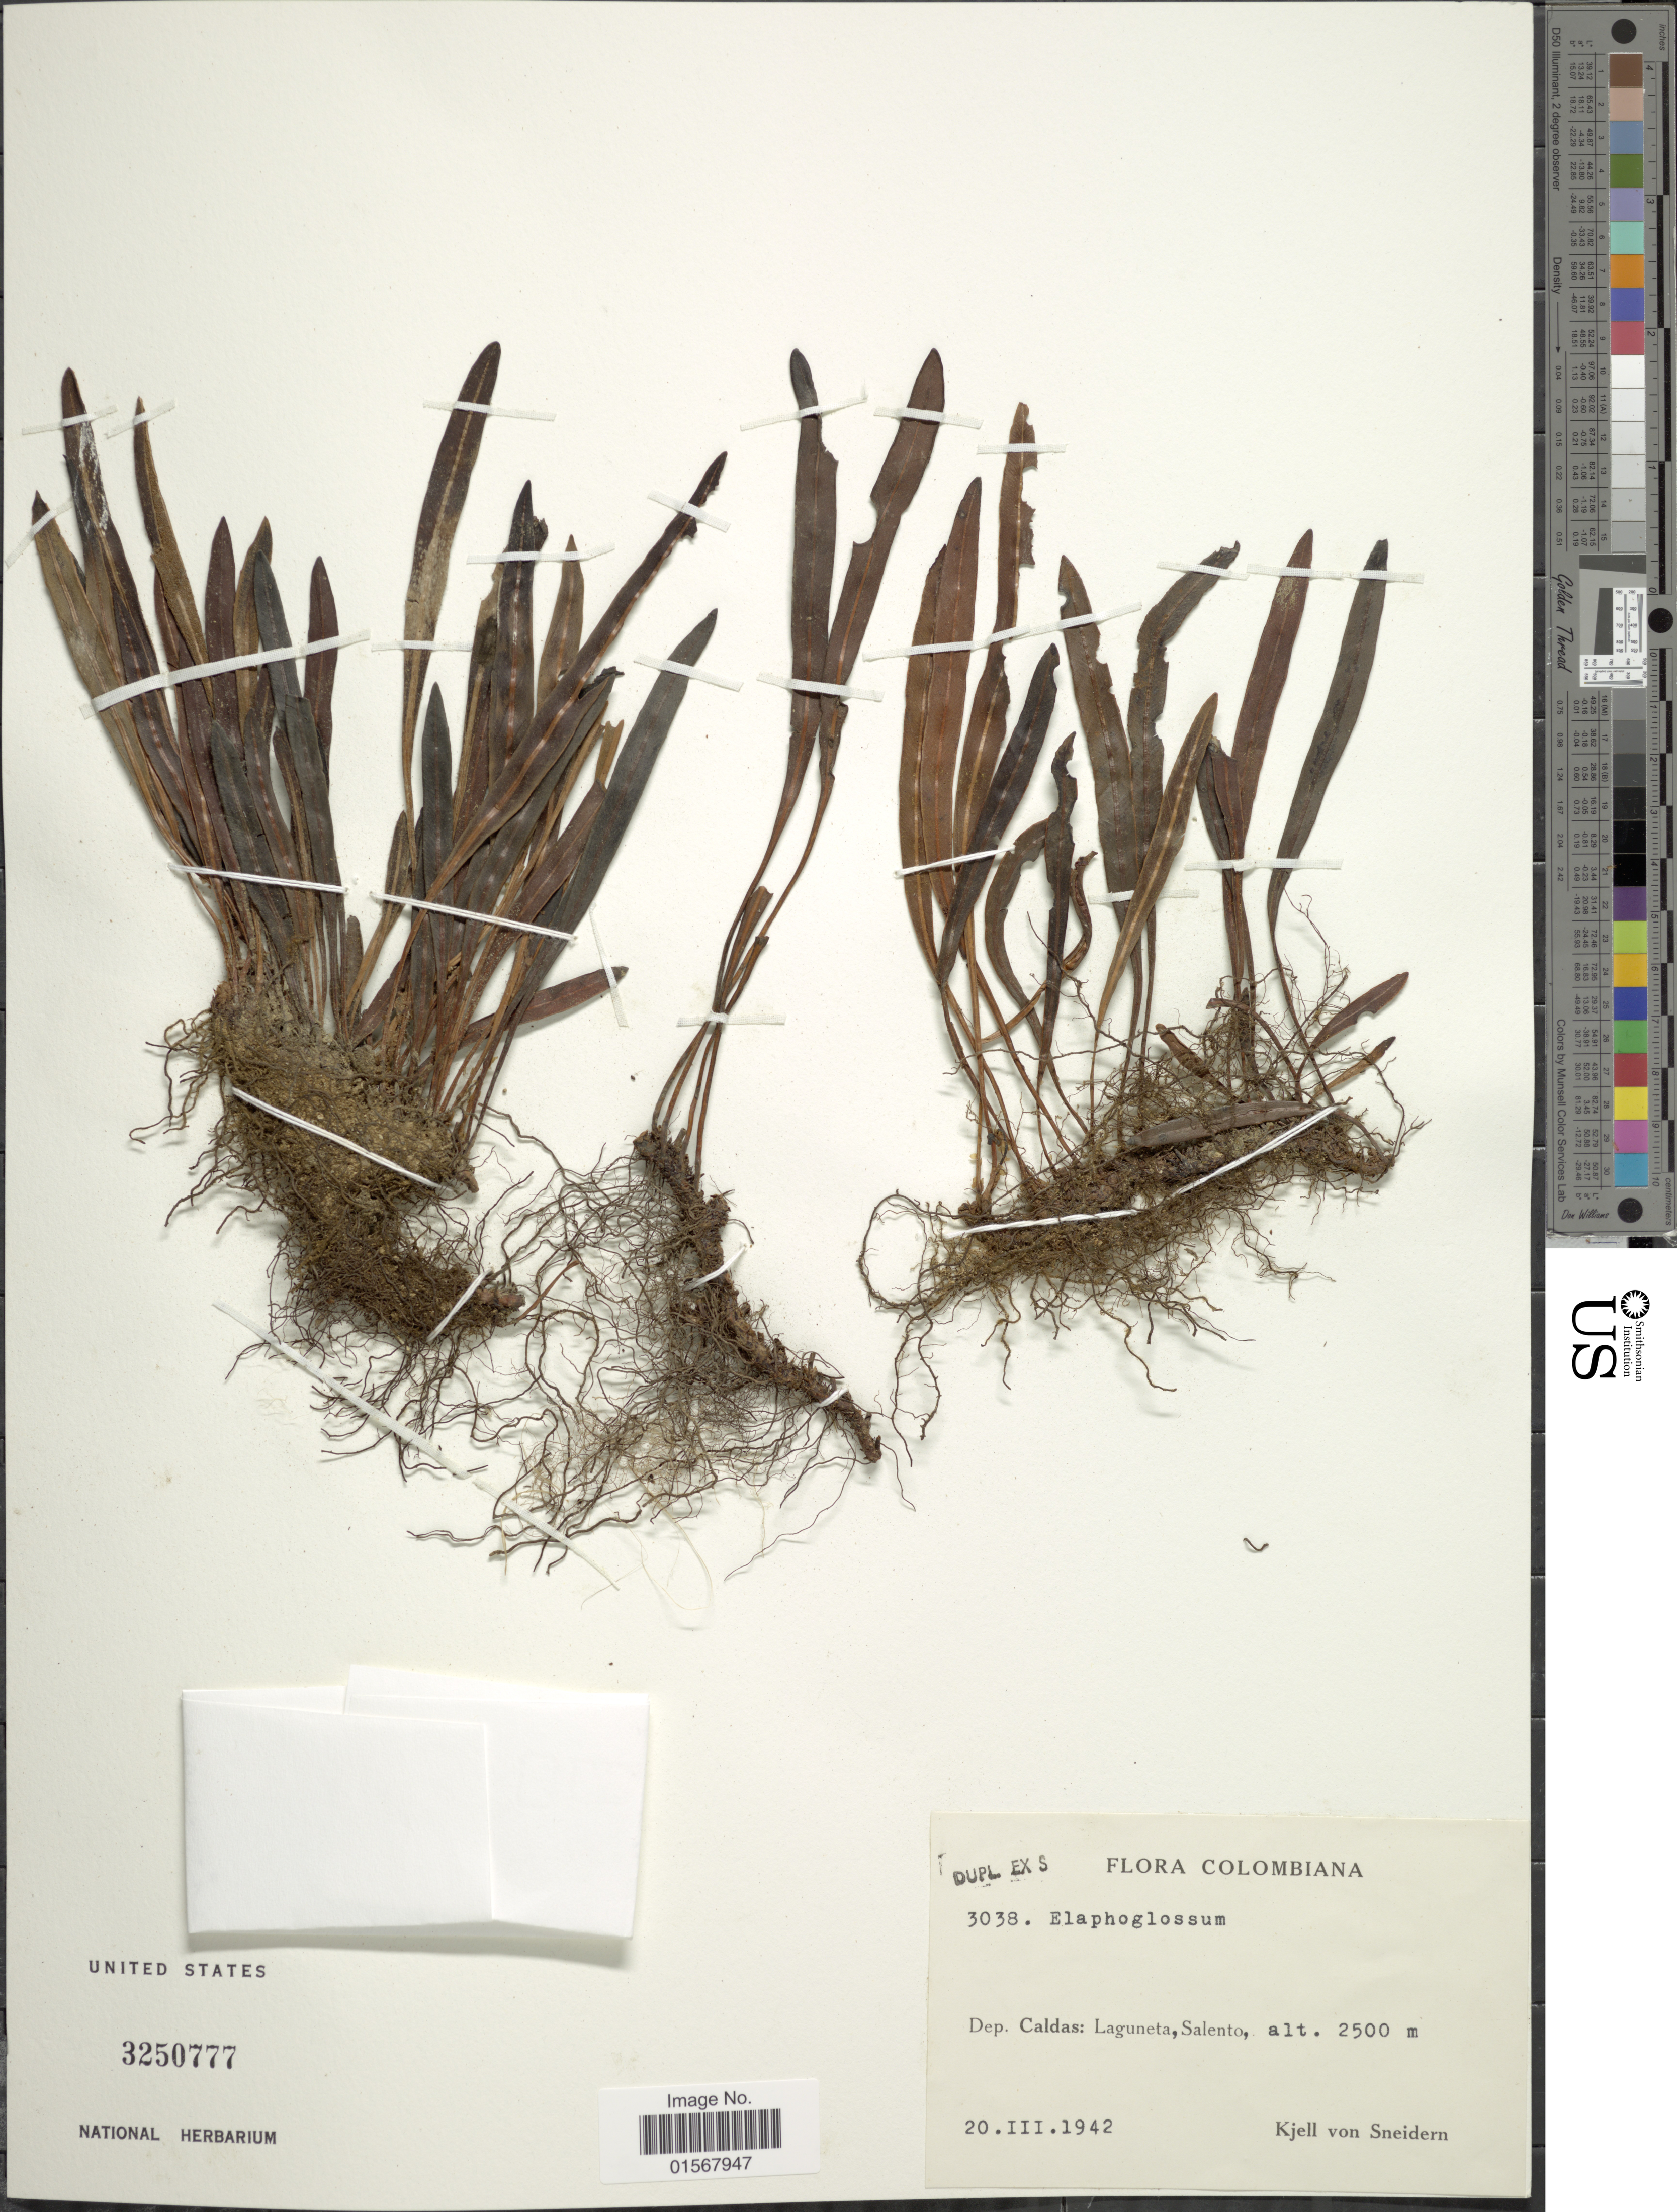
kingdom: Plantae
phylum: Tracheophyta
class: Polypodiopsida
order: Polypodiales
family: Dryopteridaceae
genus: Elaphoglossum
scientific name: Elaphoglossum sp.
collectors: K. von Sneidern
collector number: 3038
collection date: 1942-03-20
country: Colombia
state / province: Caldas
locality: Dep. Caldas: Laguneta, Salento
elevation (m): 2500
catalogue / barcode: US 3250777